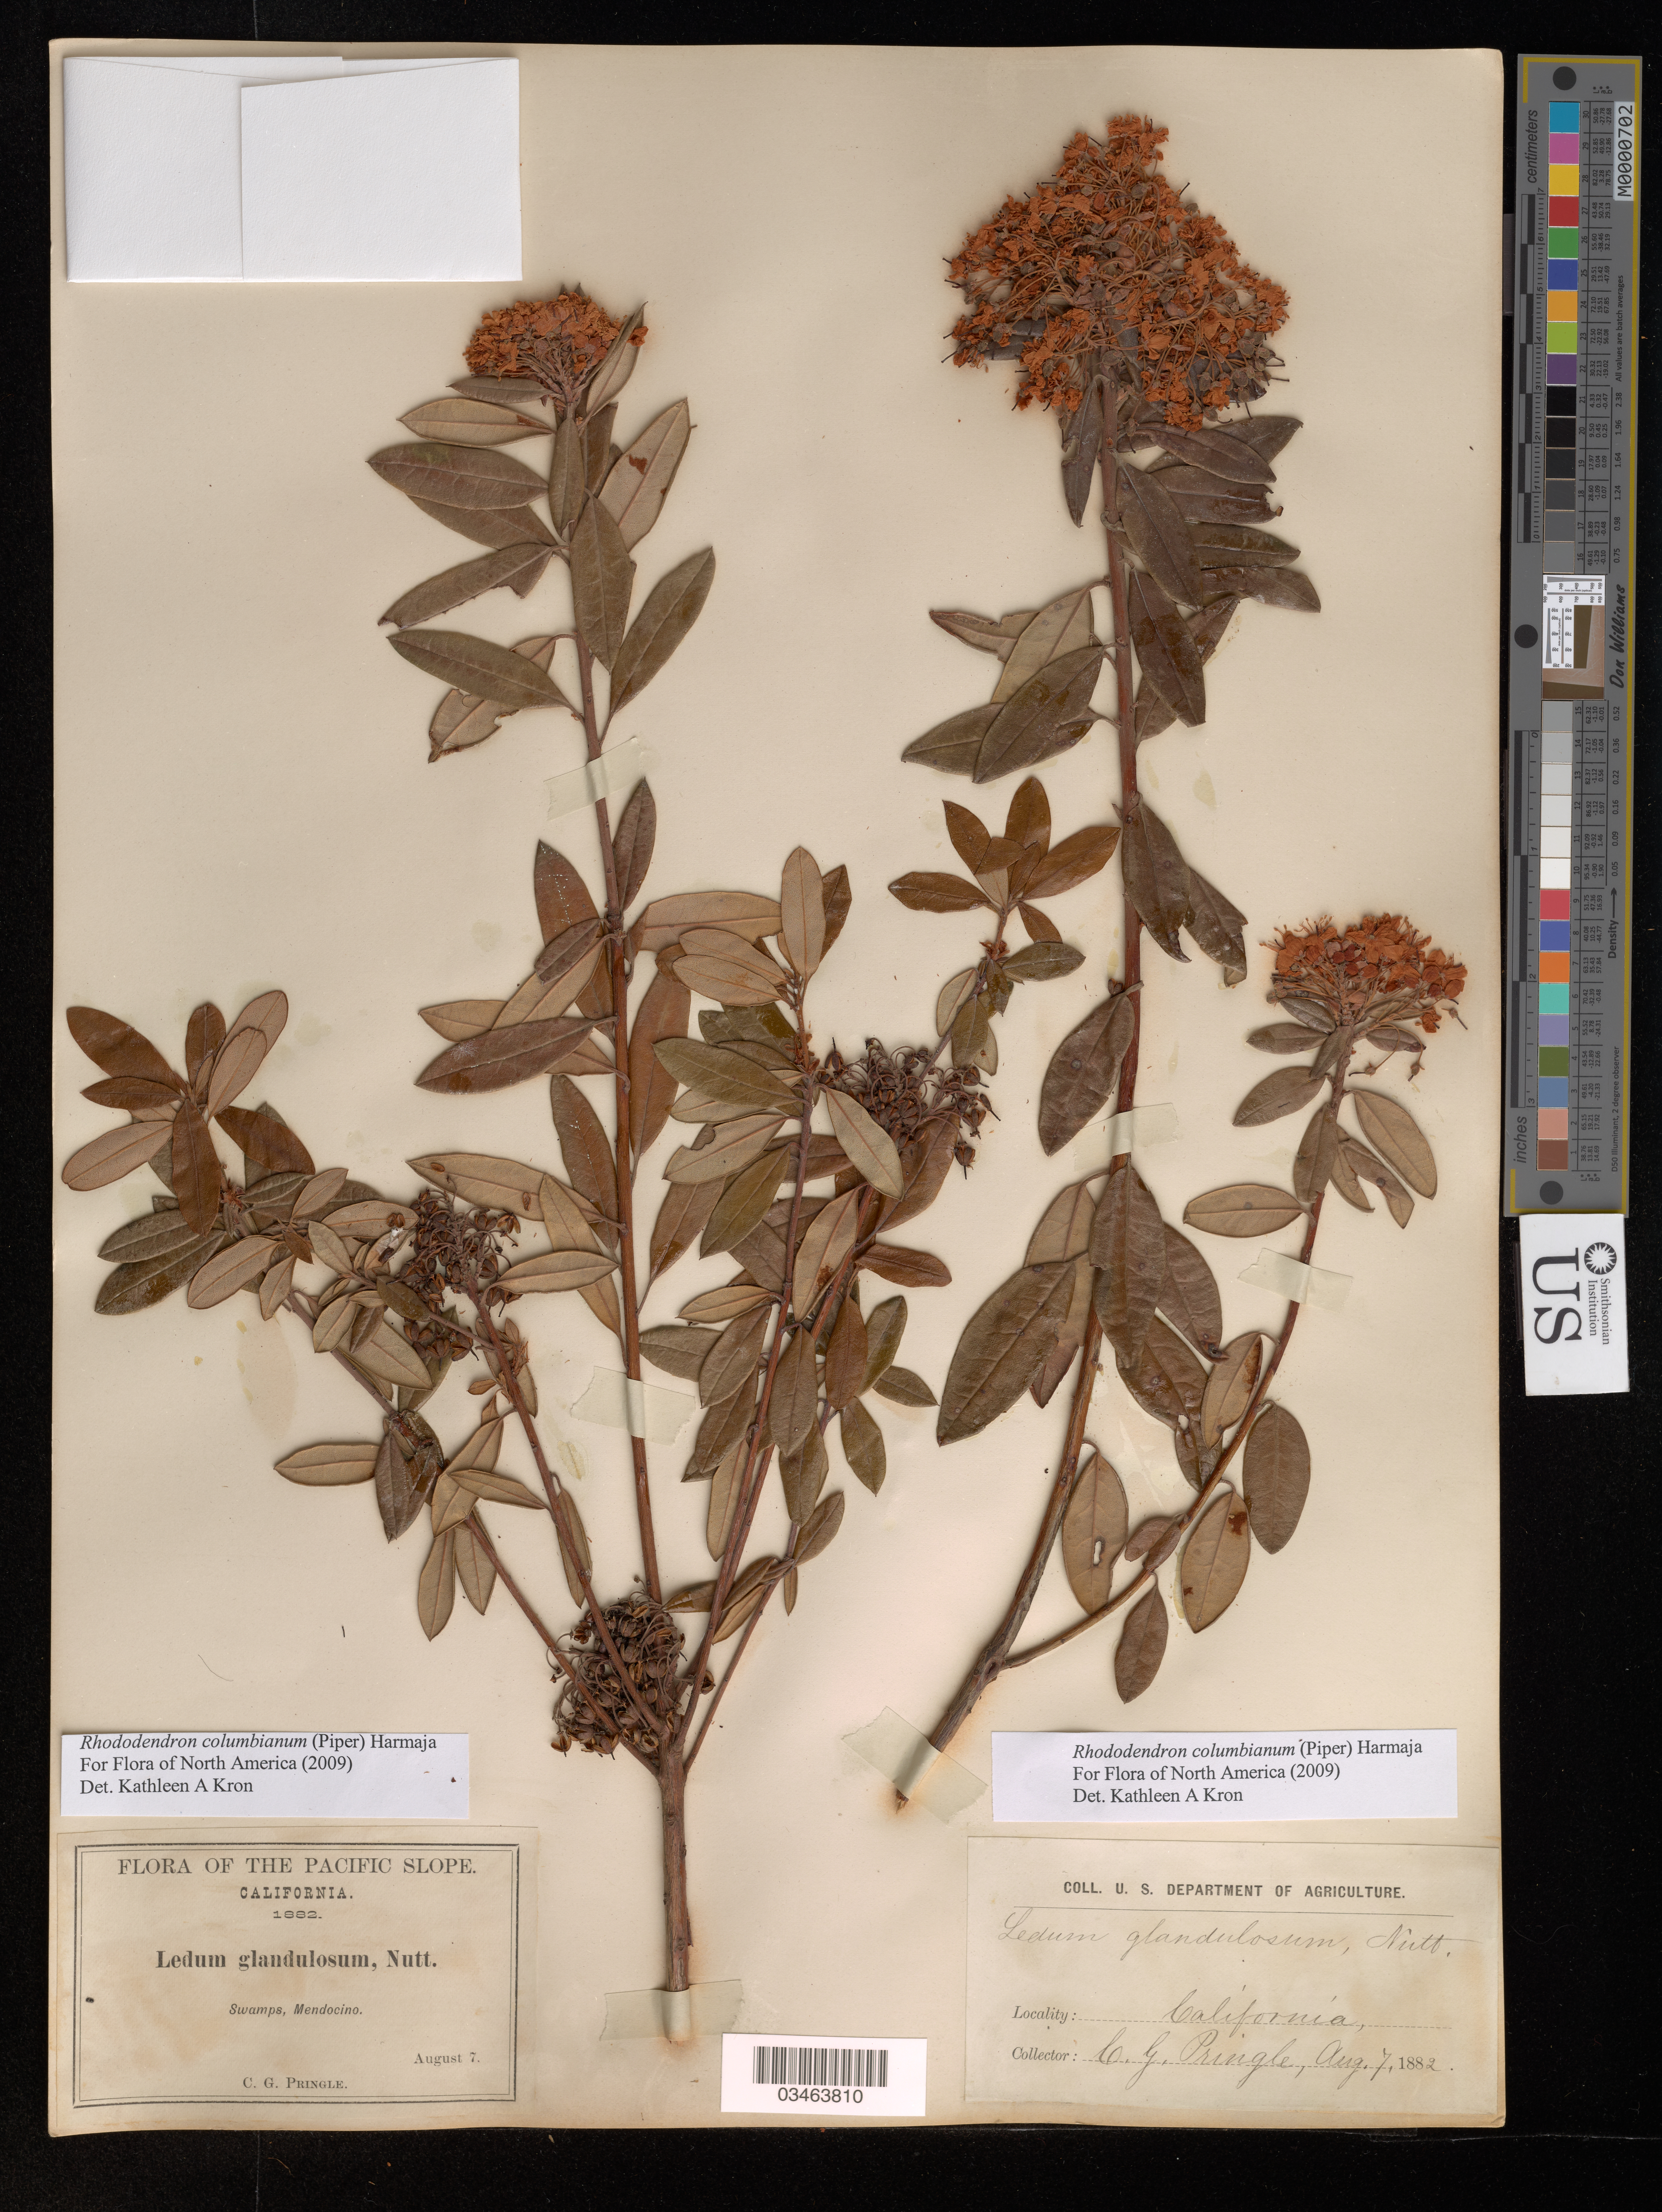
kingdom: Plantae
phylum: Tracheophyta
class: Magnoliopsida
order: Ericales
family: Ericaceae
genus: Rhododendron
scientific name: Rhododendron columbianum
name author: (Piper) Harmaja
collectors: C. G. Pringle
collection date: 1882-08-07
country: United States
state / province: California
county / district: Mendocino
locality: Swamps, Mendocino.